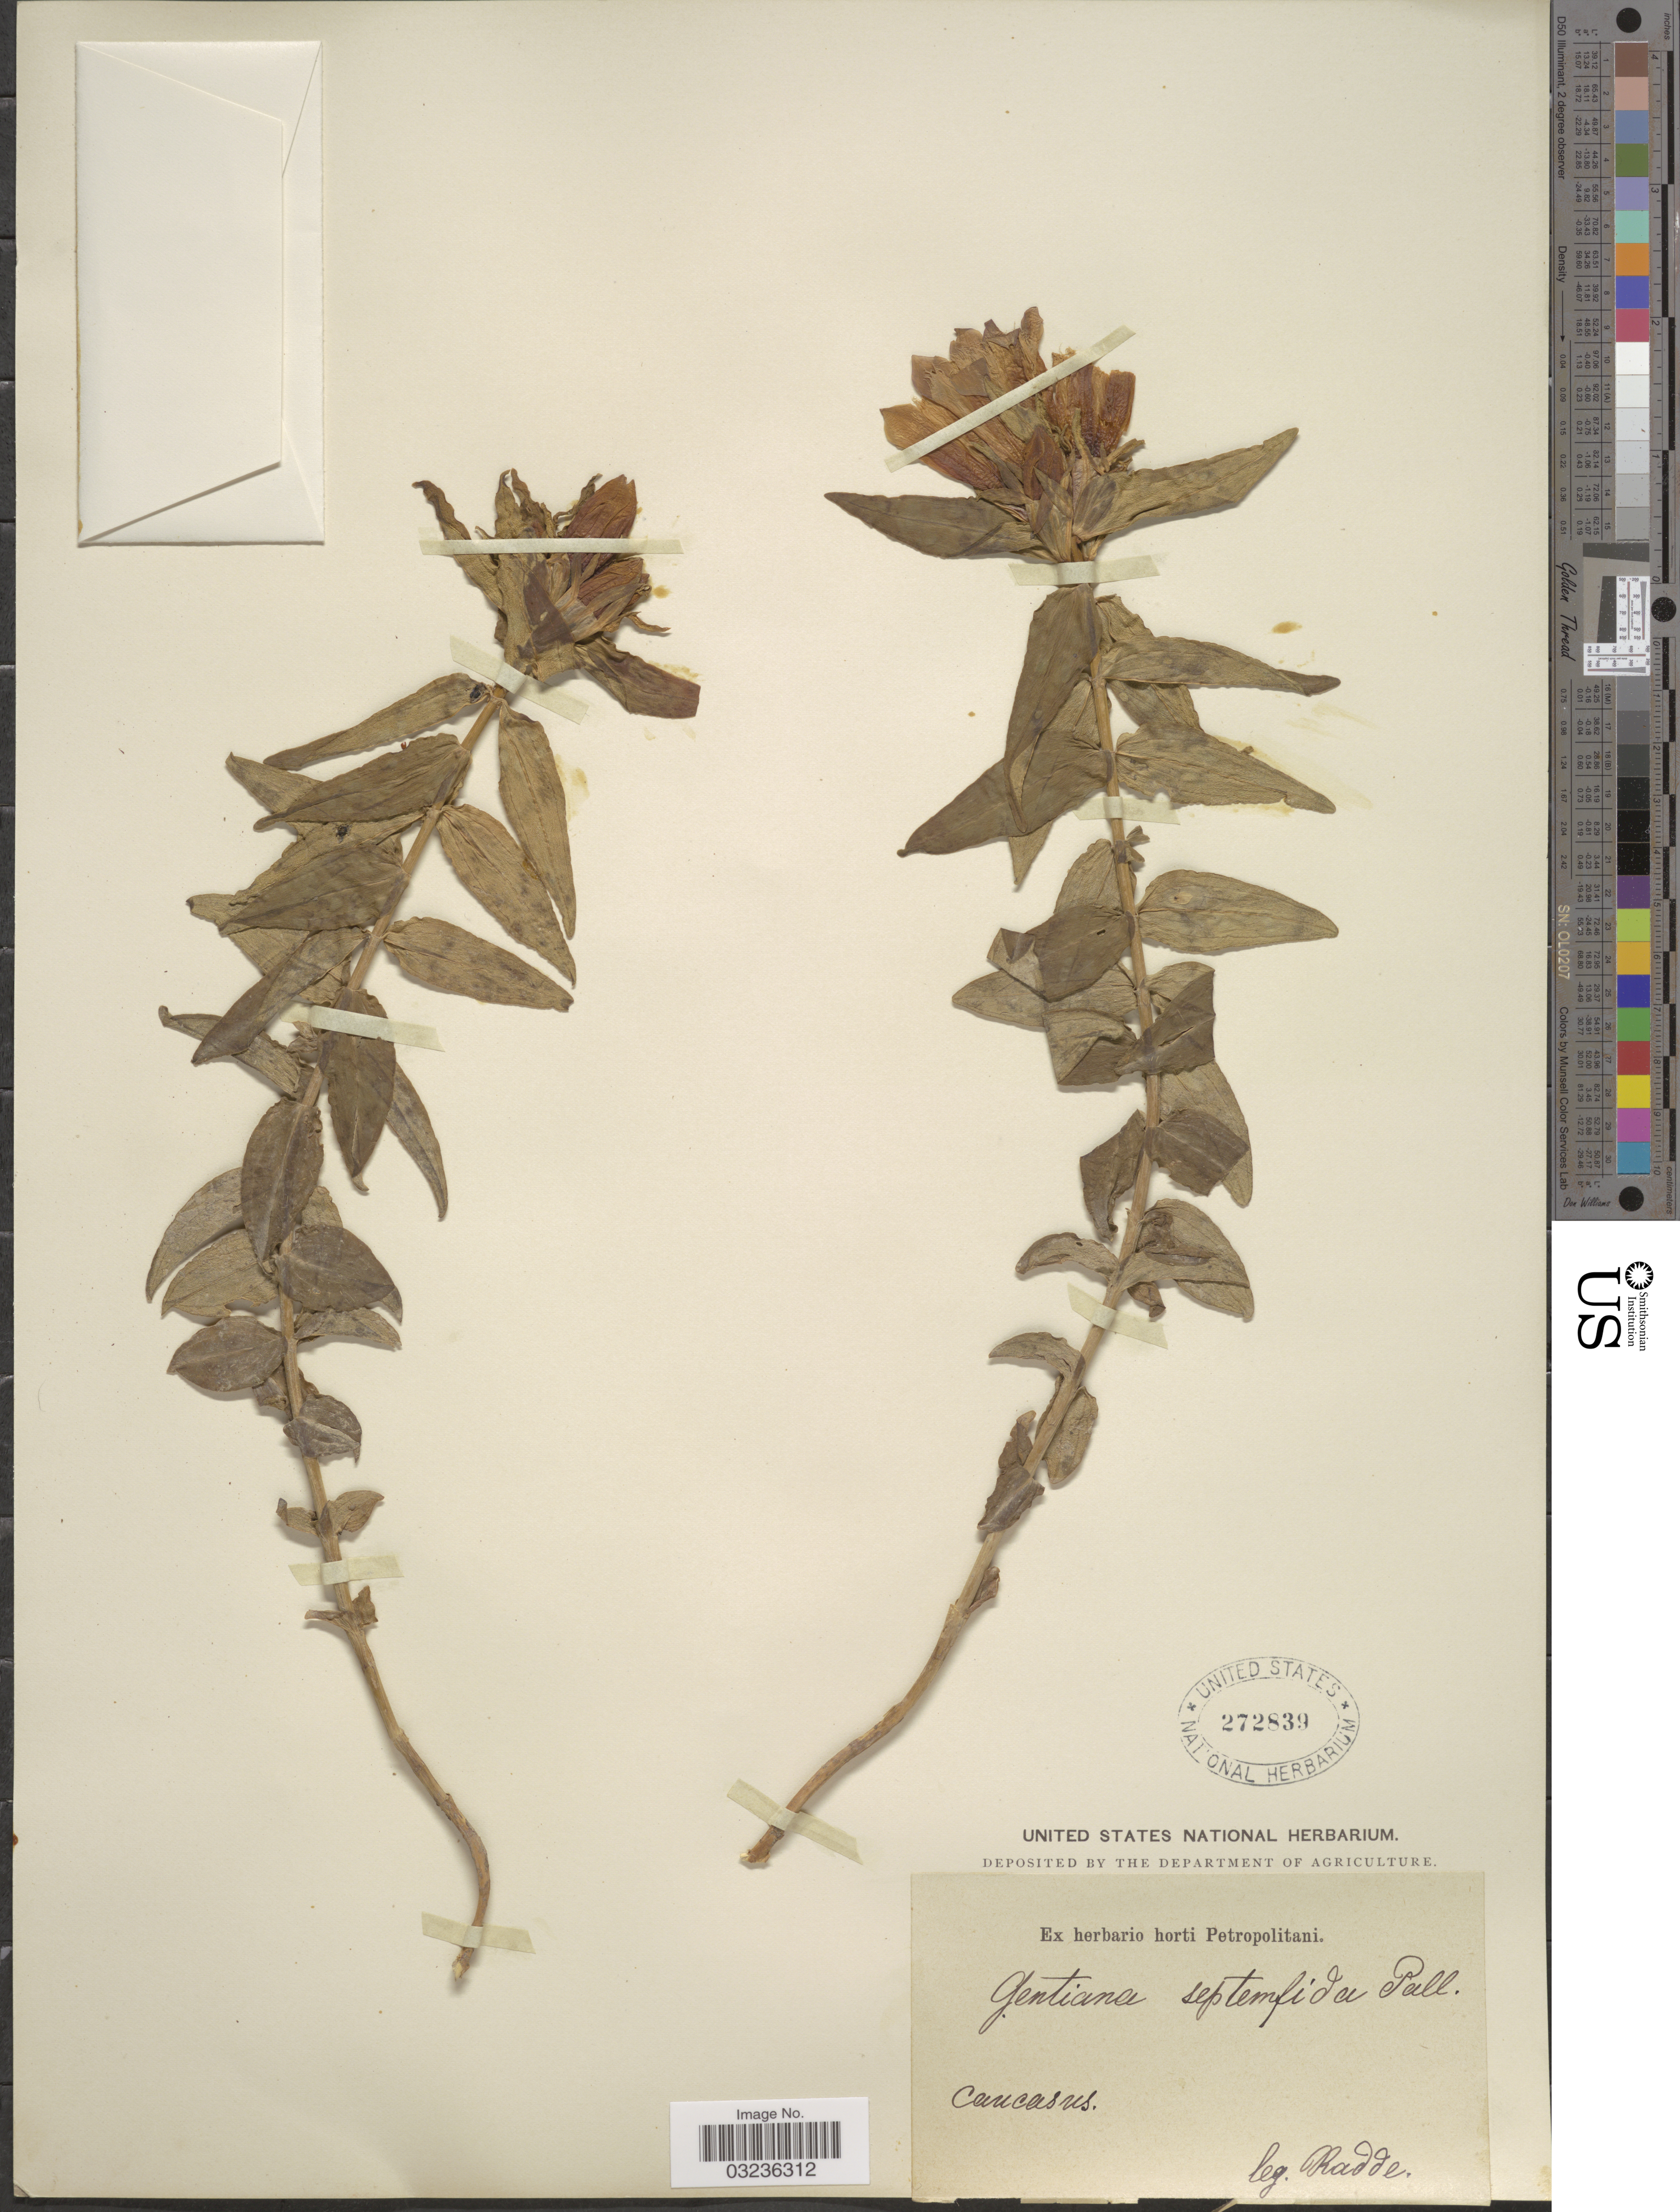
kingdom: Plantae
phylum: Tracheophyta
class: Magnoliopsida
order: Gentianales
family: Gentianaceae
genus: Gentiana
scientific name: Gentiana septemfida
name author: Pall.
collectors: Radde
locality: Caucasus.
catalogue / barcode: US 272839